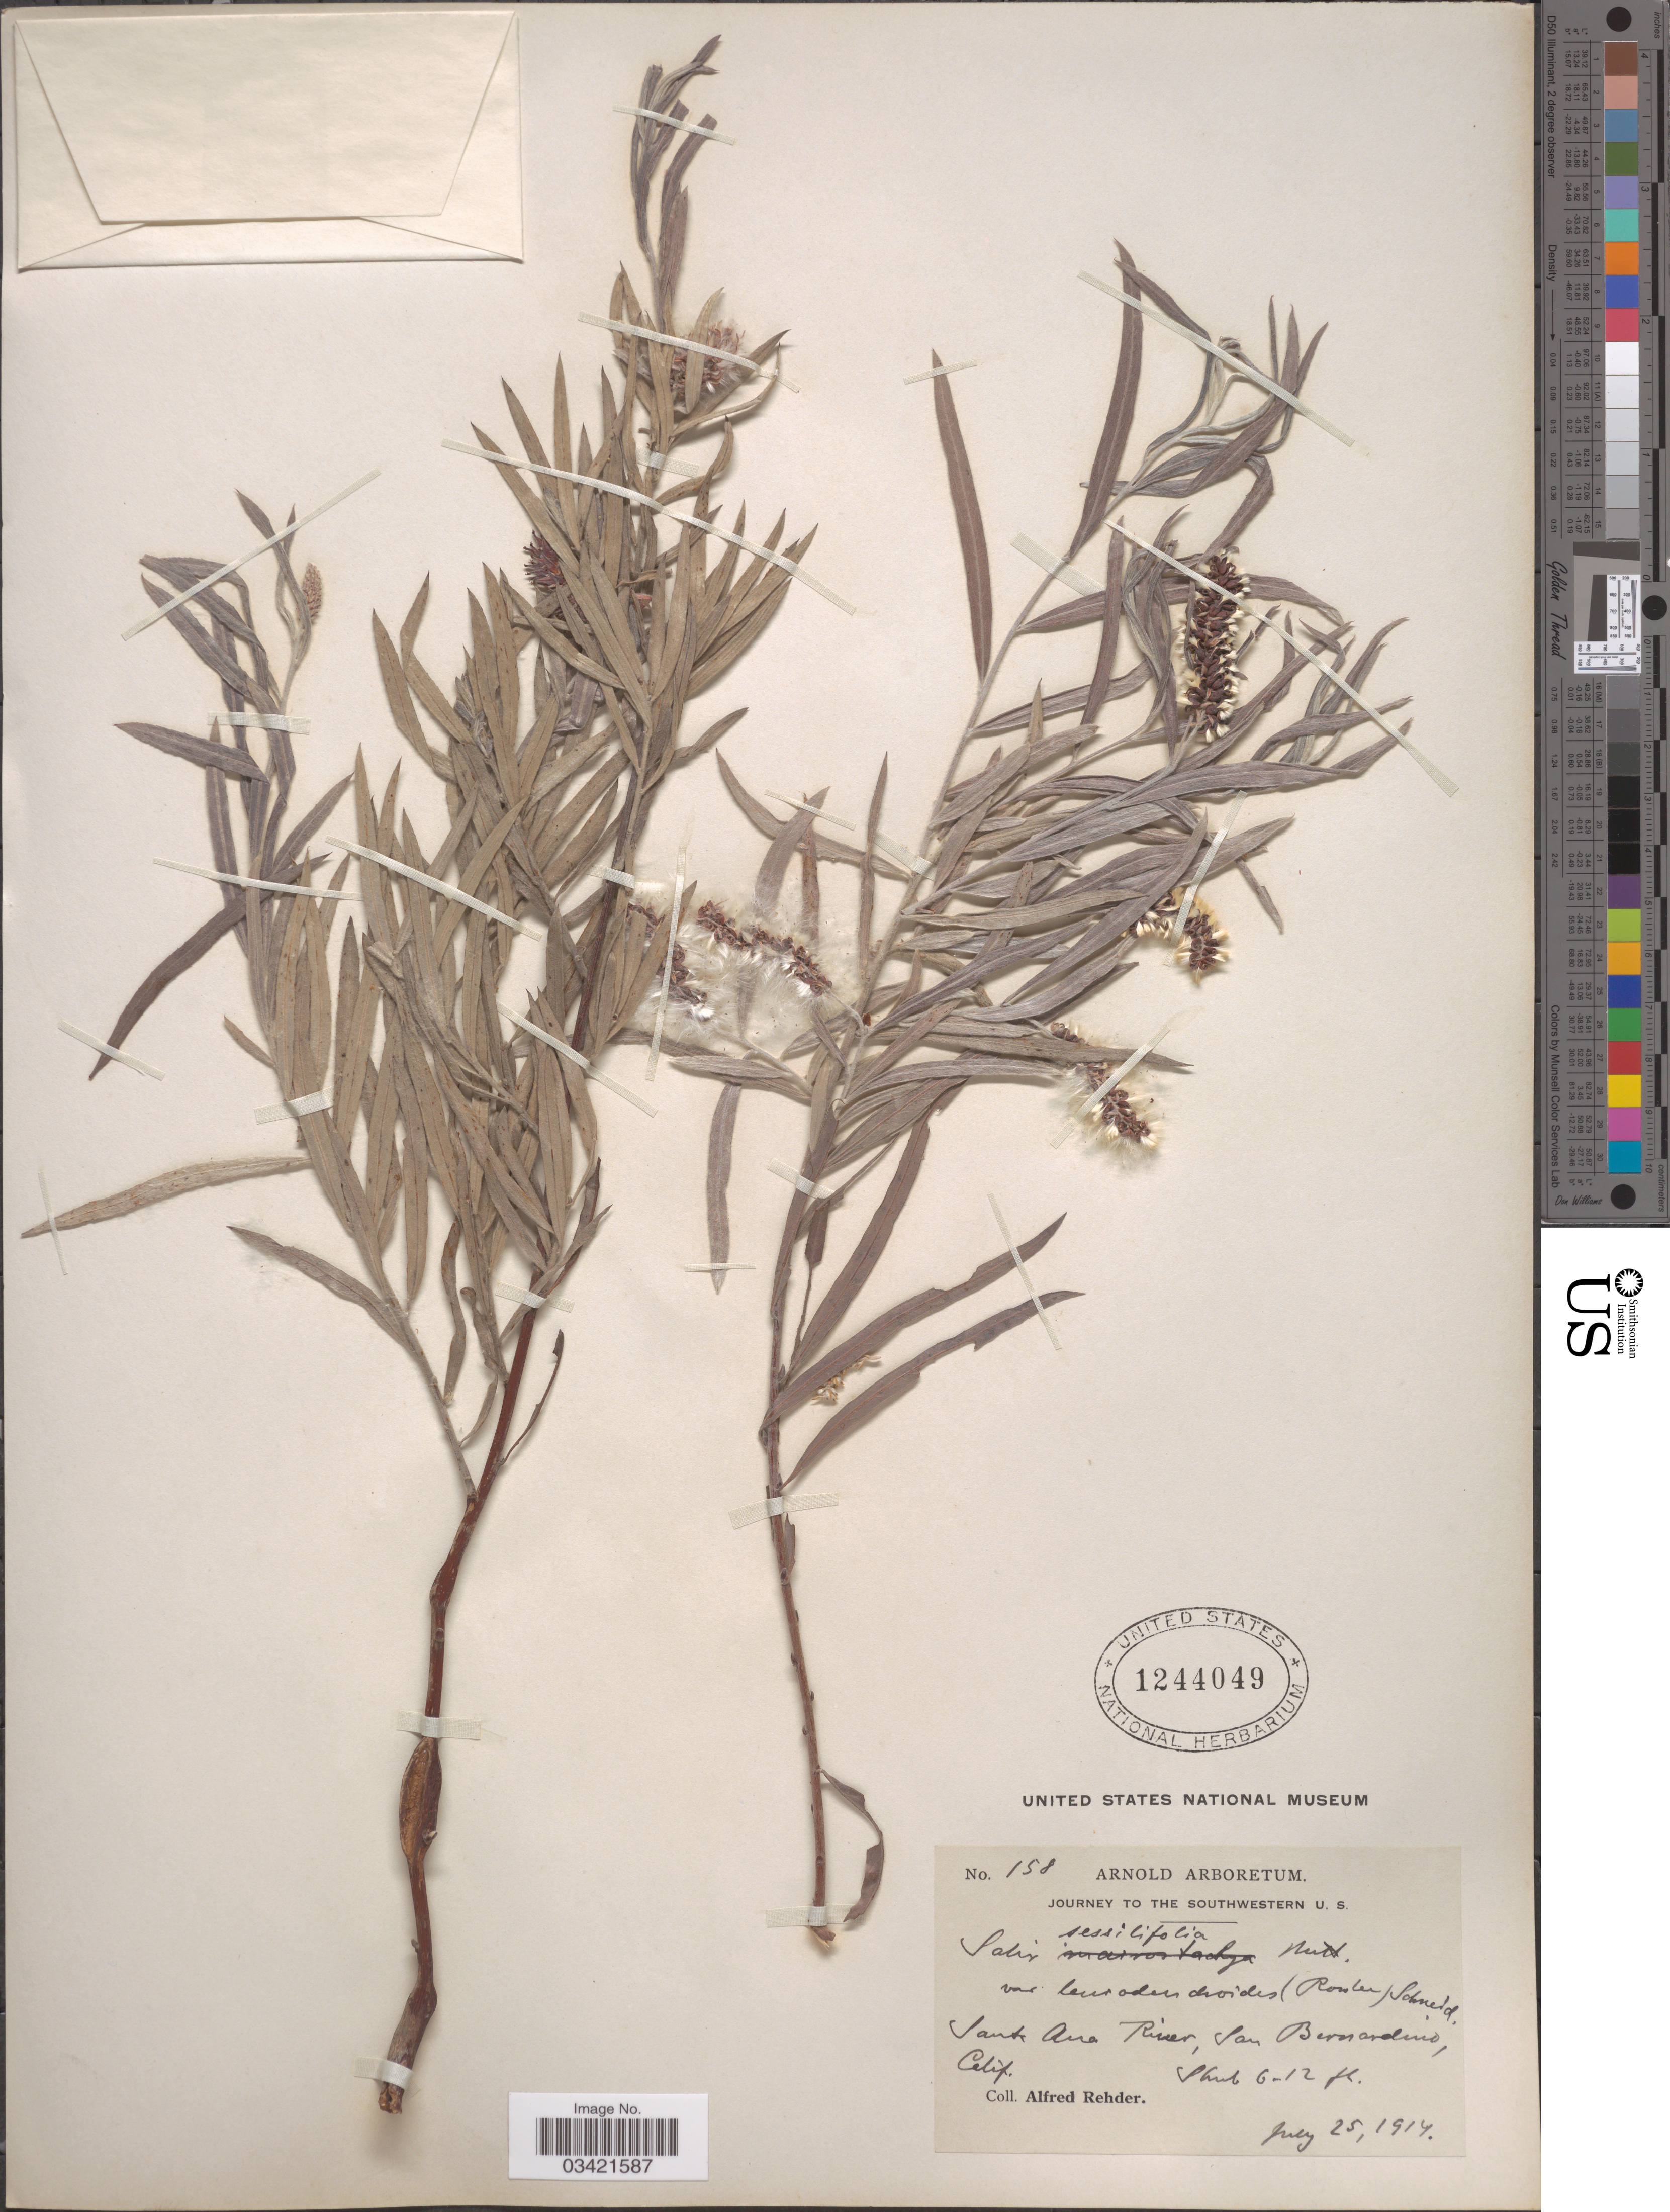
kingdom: Plantae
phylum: Tracheophyta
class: Magnoliopsida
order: Malpighiales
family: Salicaceae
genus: Salix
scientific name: Salix hindsiana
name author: Benth.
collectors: A. Rehder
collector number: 158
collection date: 1914-07-25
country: United States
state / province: California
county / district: San Bernardino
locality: Santa Ana River, San Bernardino.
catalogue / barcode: US 1244049